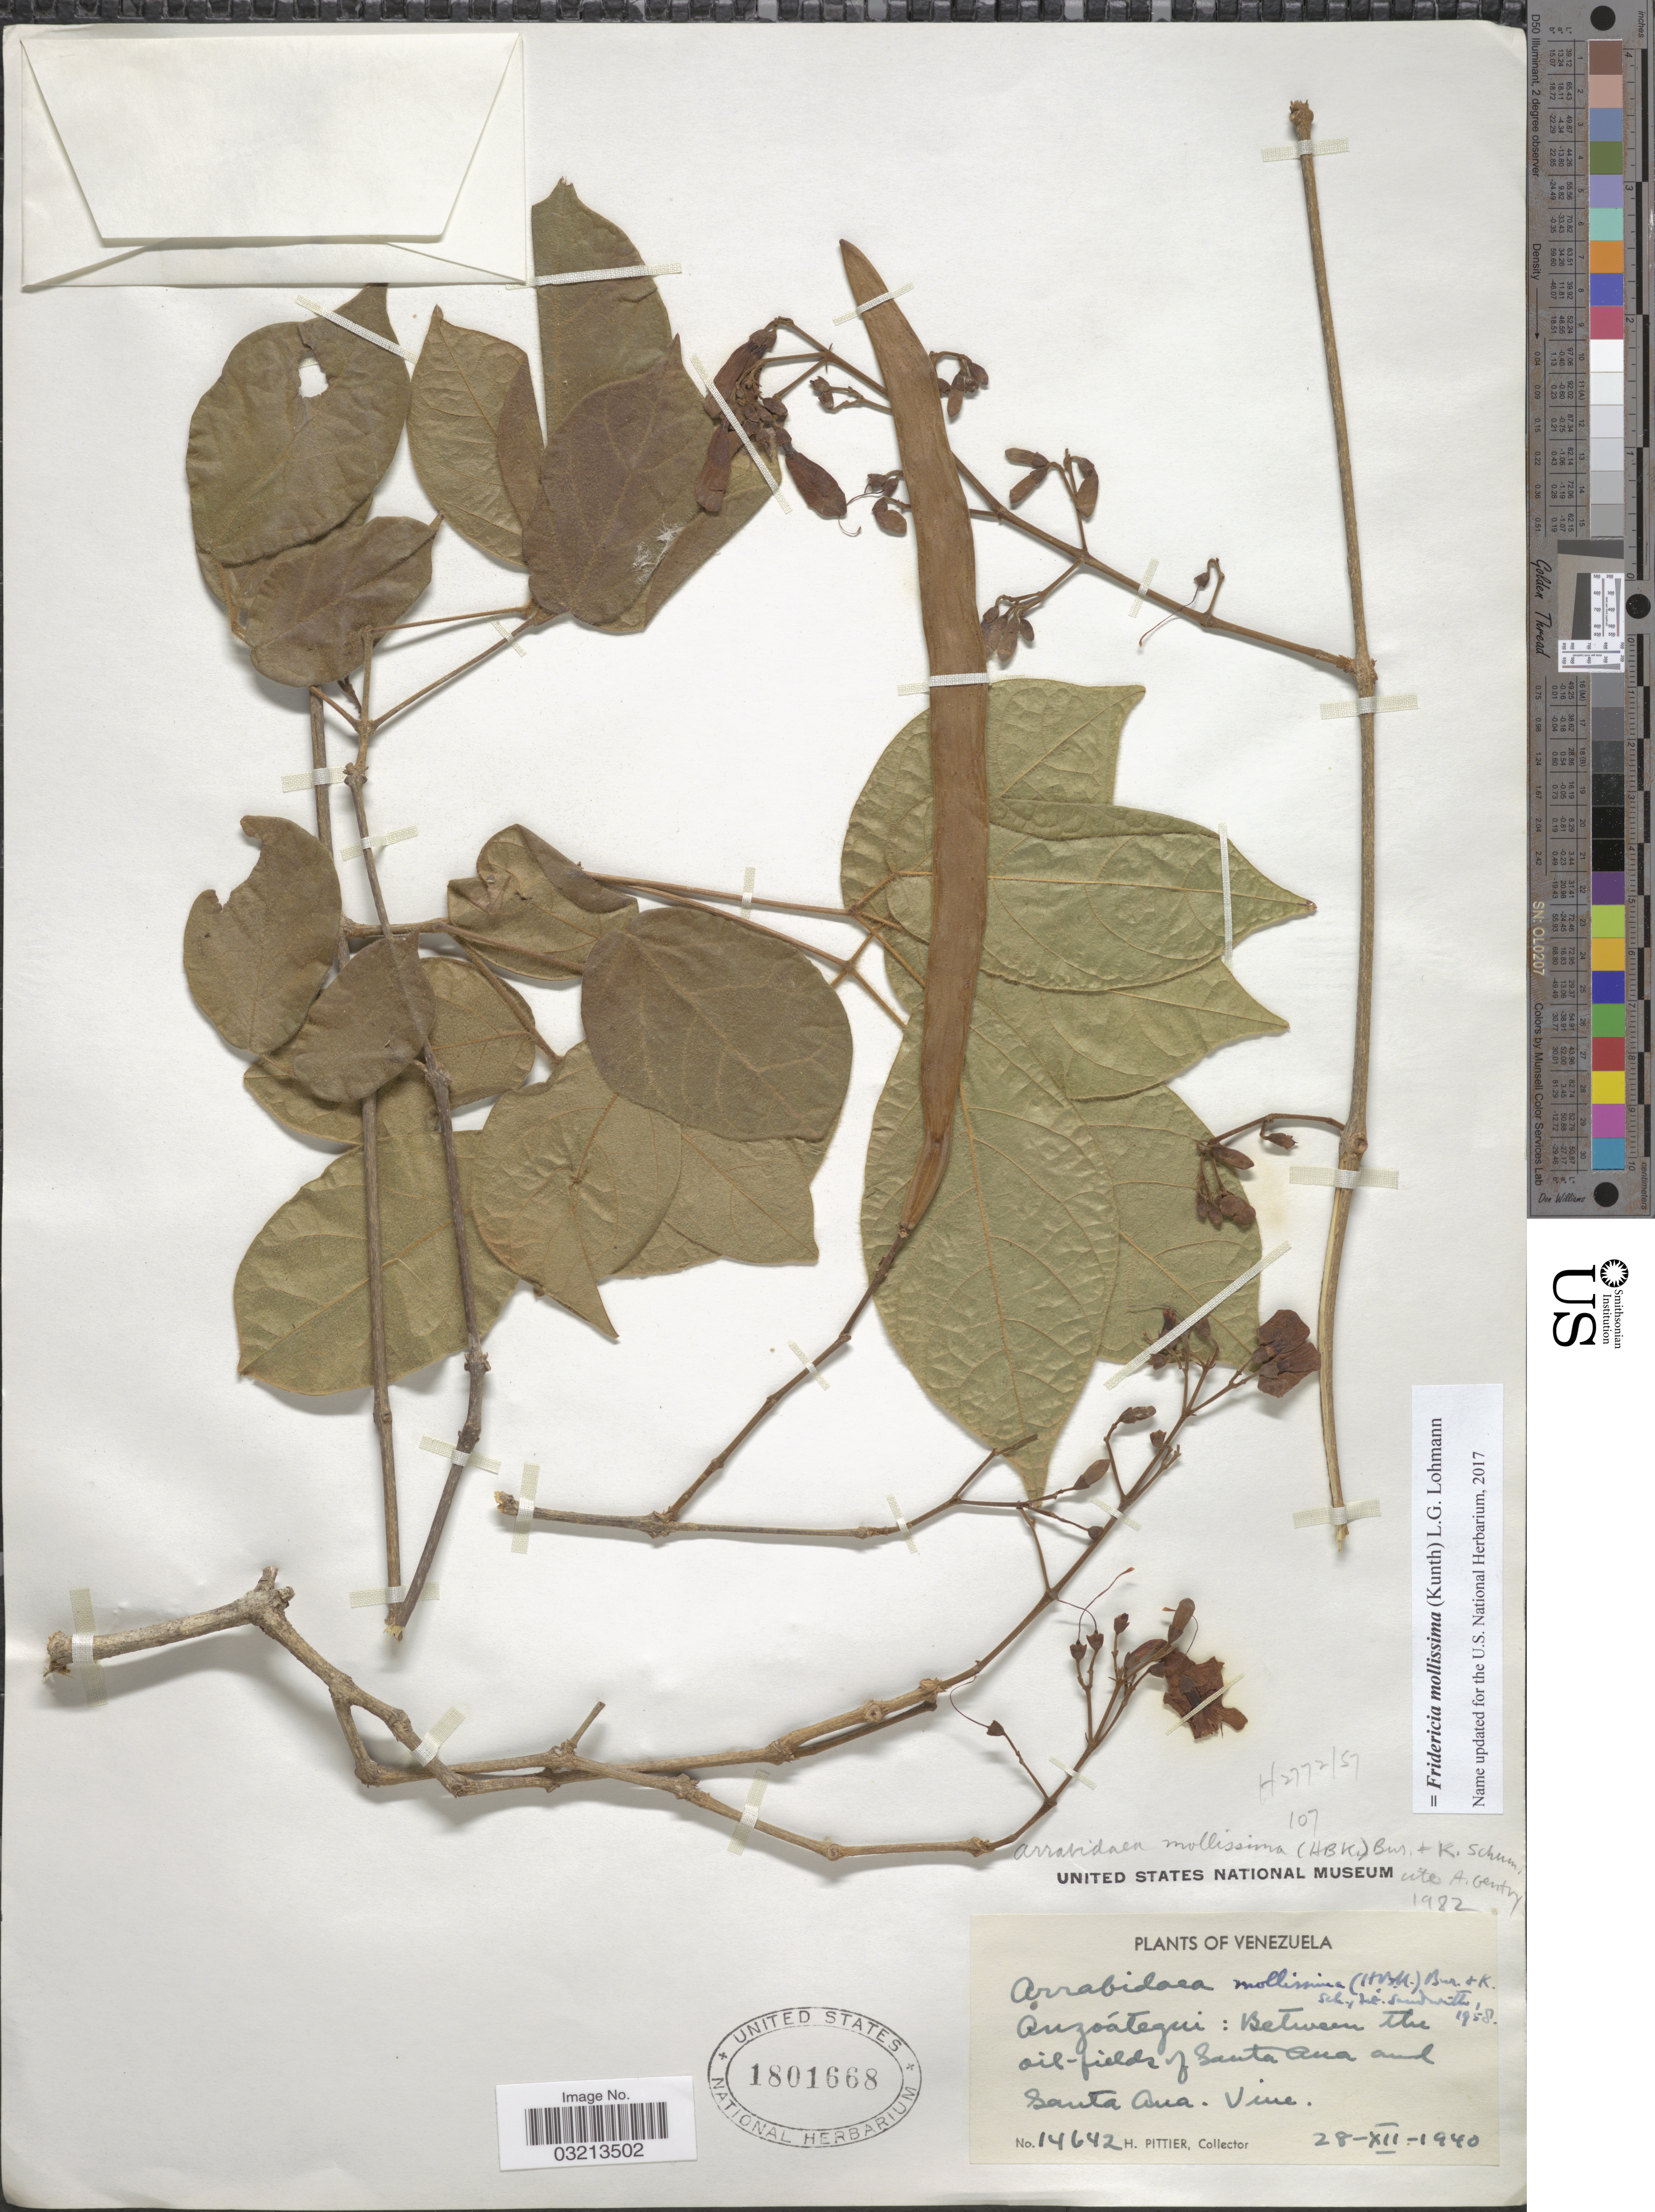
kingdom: Plantae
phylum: Tracheophyta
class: Magnoliopsida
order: Lamiales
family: Bignoniaceae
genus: Fridericia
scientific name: Fridericia mollissima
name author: (Kunth) L.G. Lohmann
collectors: H. F. Pittier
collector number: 14642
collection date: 1940-12-28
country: Venezuela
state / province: Anzoategui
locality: Between the oil-fields of Santa Ana and Santa Ana.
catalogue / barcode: US 1801668